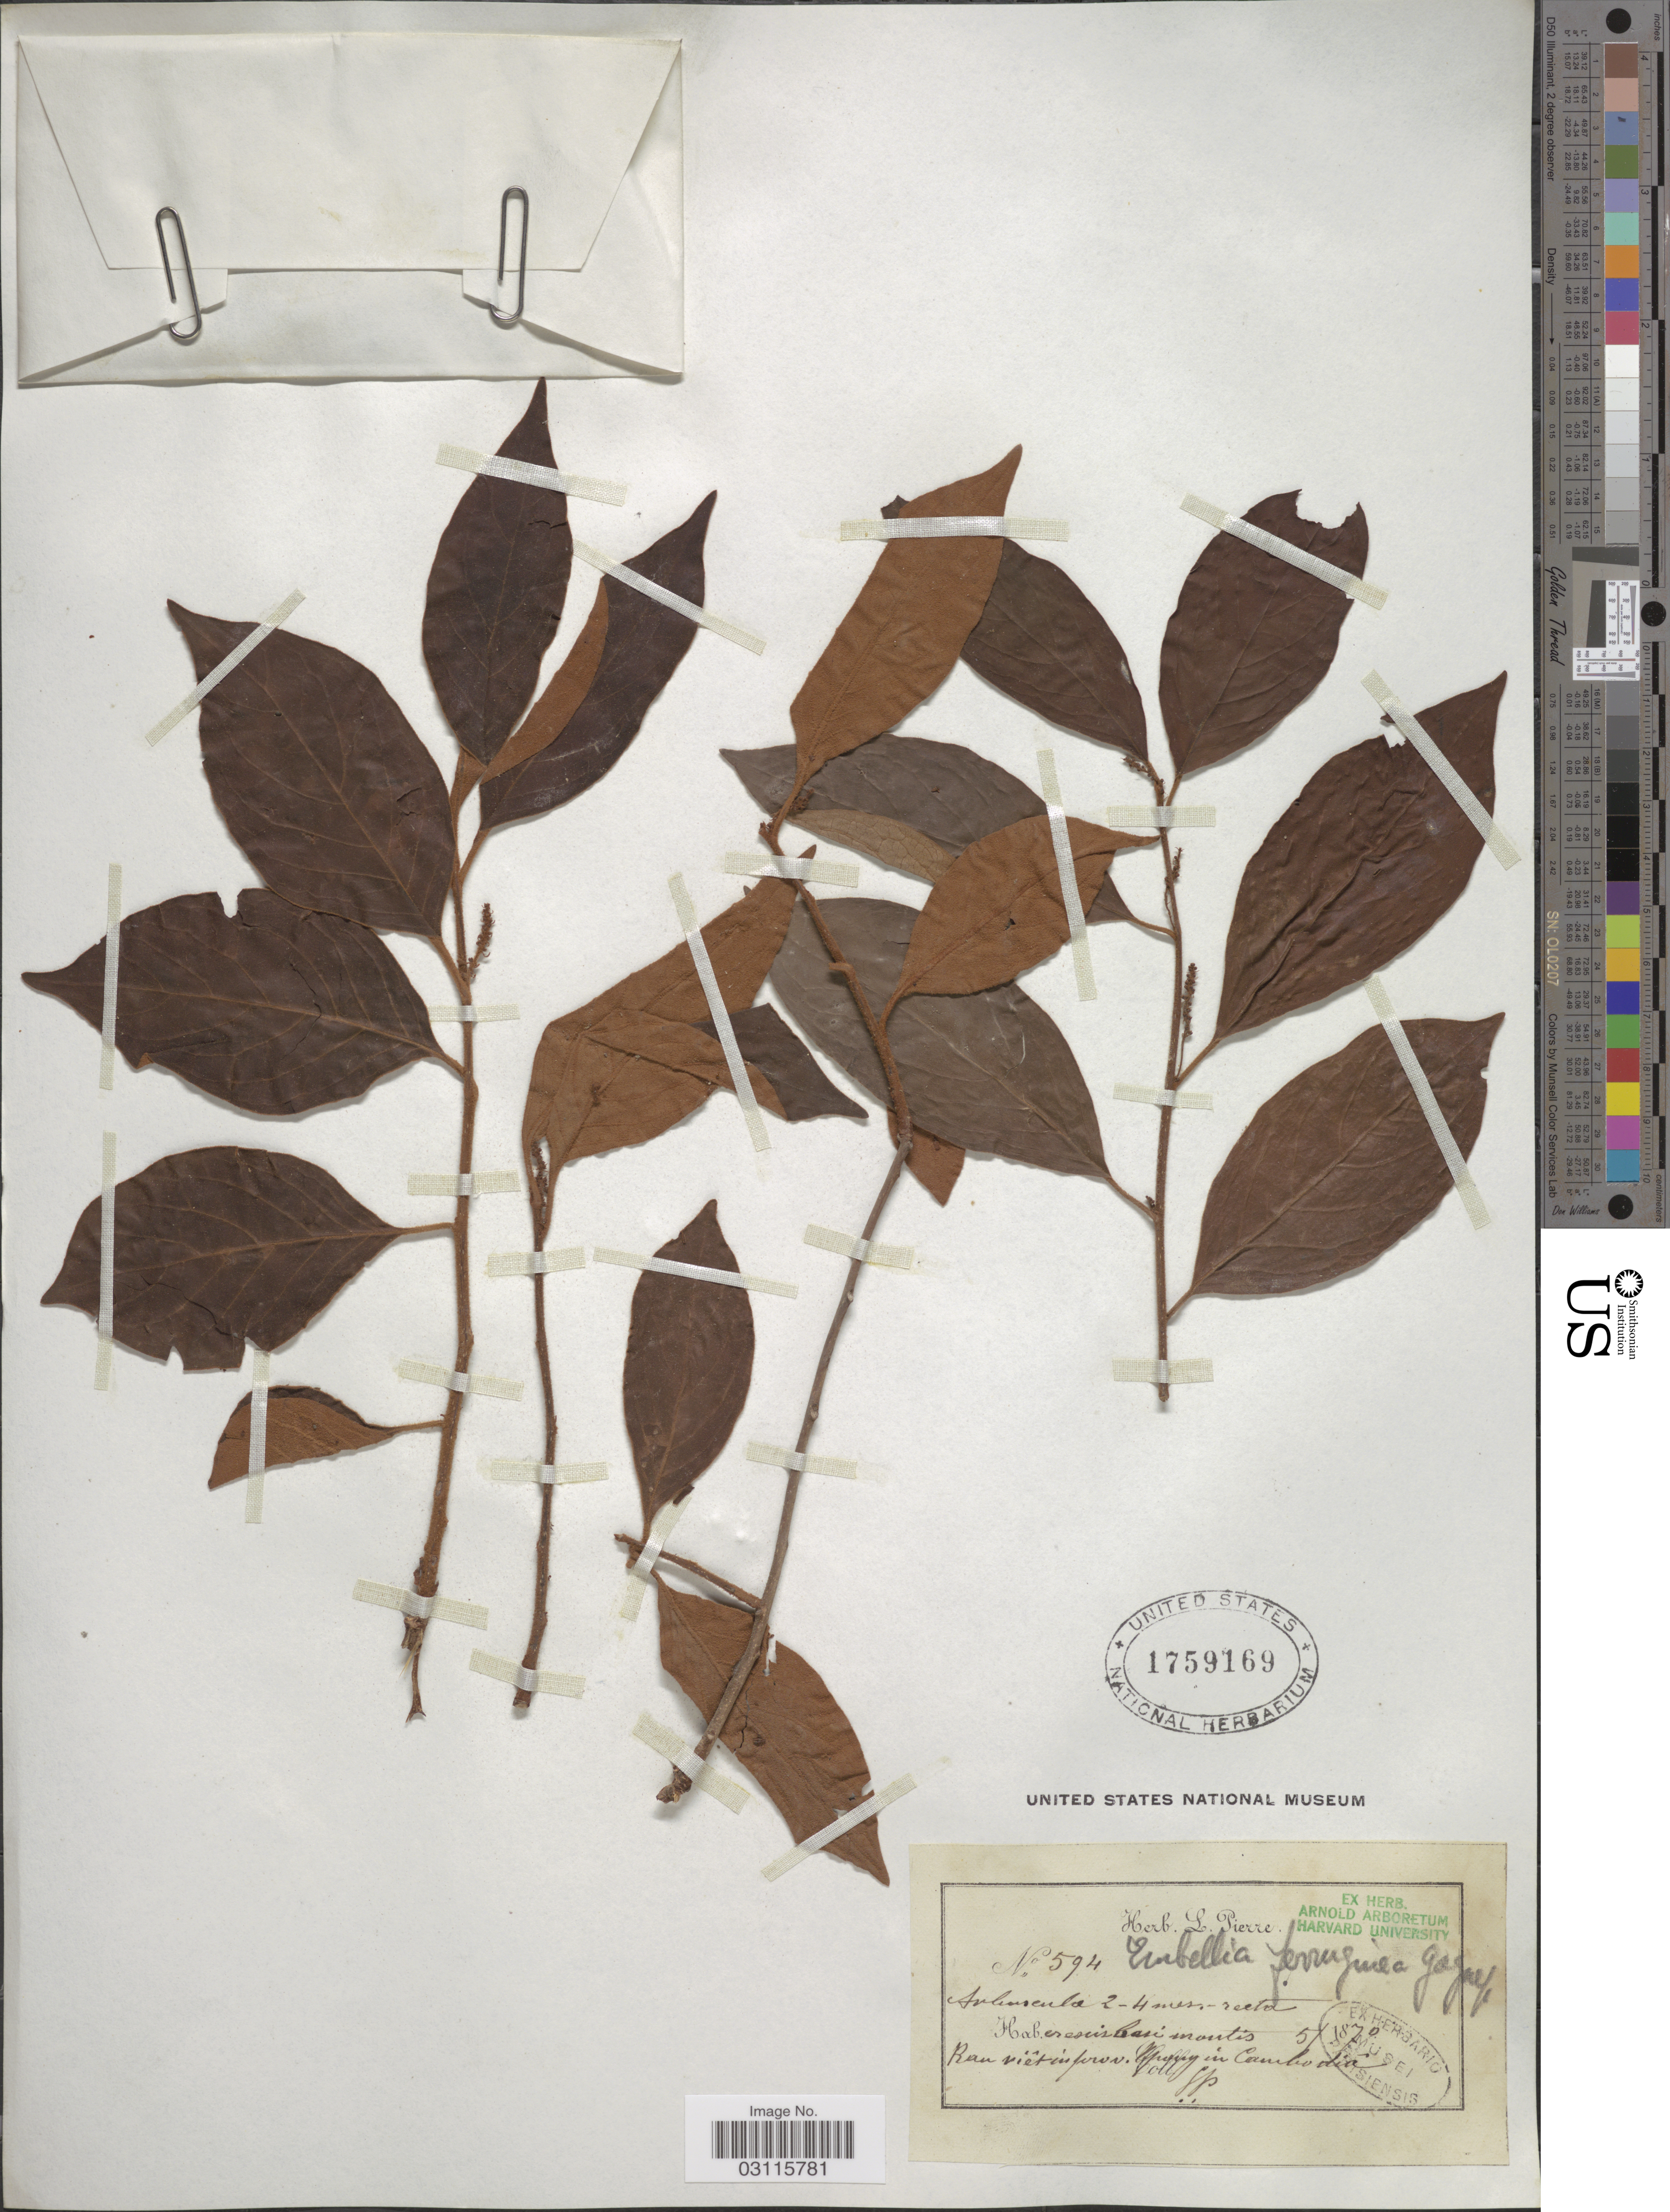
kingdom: Plantae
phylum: Tracheophyta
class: Magnoliopsida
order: Ericales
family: Primulaceae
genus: Embelia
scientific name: Embelia ferruginea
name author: A. DC.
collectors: L. Pierre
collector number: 594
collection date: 1870-05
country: Cambodia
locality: Raunviêr in prov. Kpong.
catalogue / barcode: US 1759169